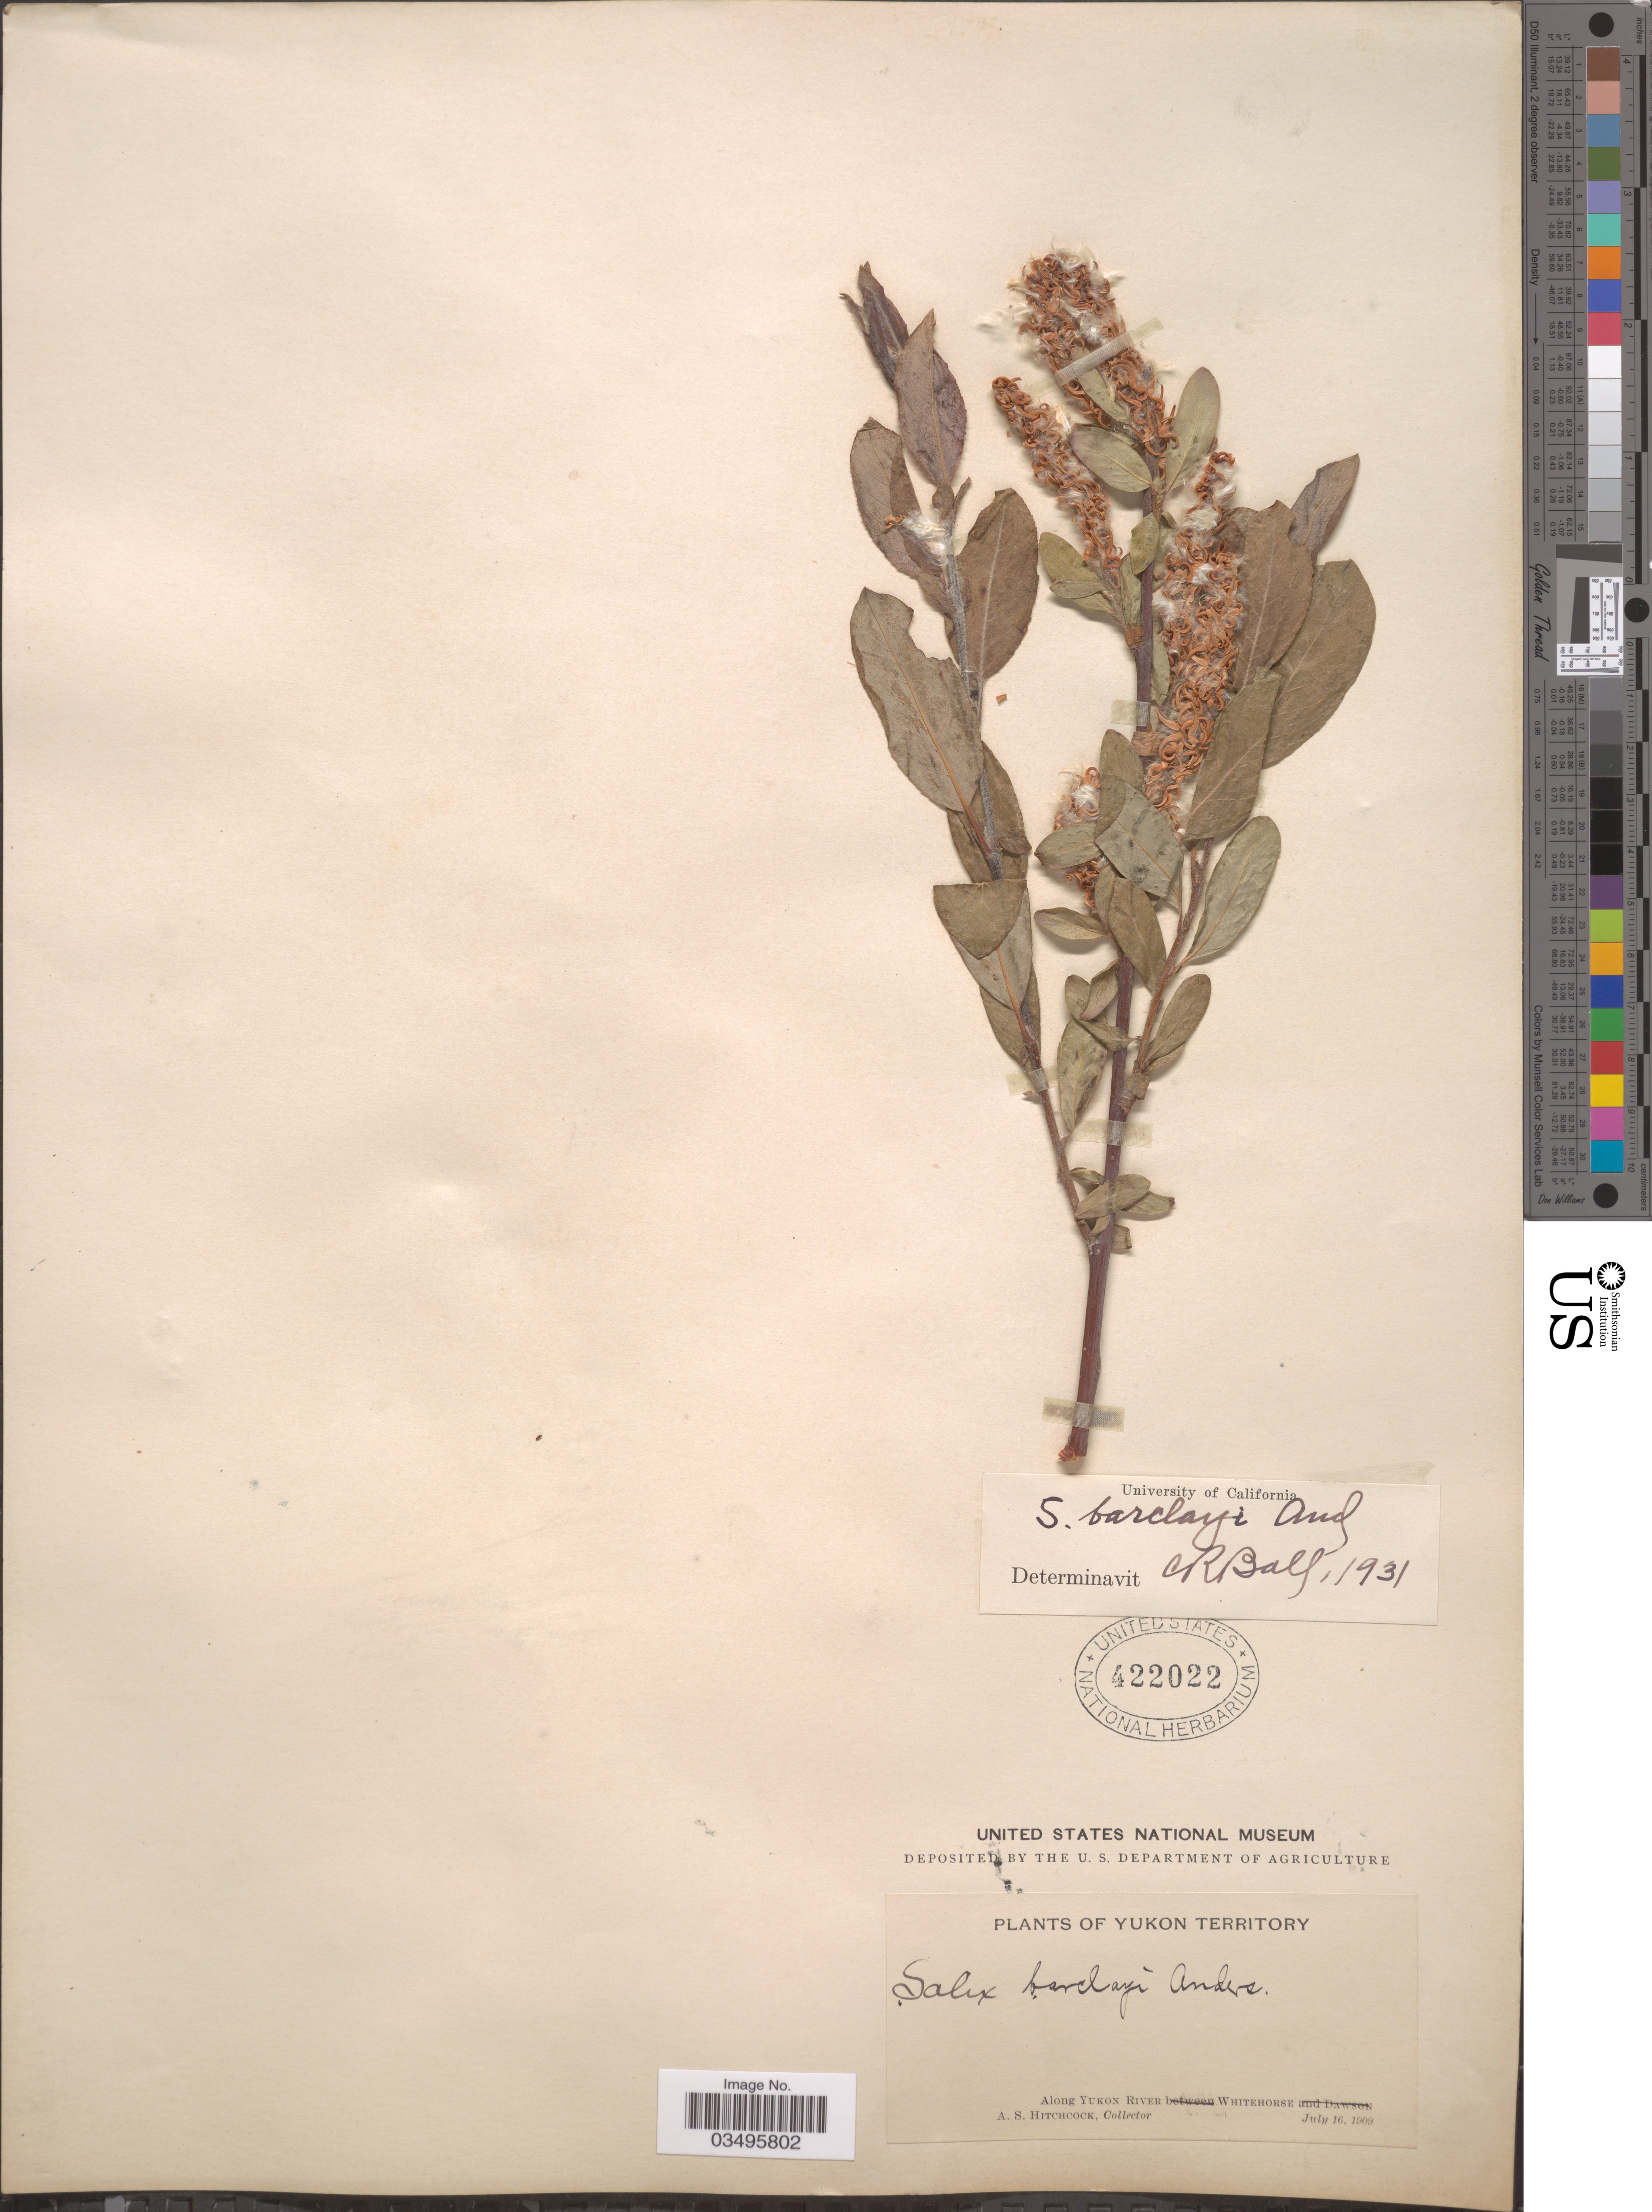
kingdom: Plantae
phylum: Tracheophyta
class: Magnoliopsida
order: Malpighiales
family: Salicaceae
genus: Salix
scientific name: Salix barclayi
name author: Andersson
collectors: A. S. Hitchcock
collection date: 1909-07-16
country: Canada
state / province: Yukon Territory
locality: Along Yukon River Whitehorse.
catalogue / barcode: US 422022